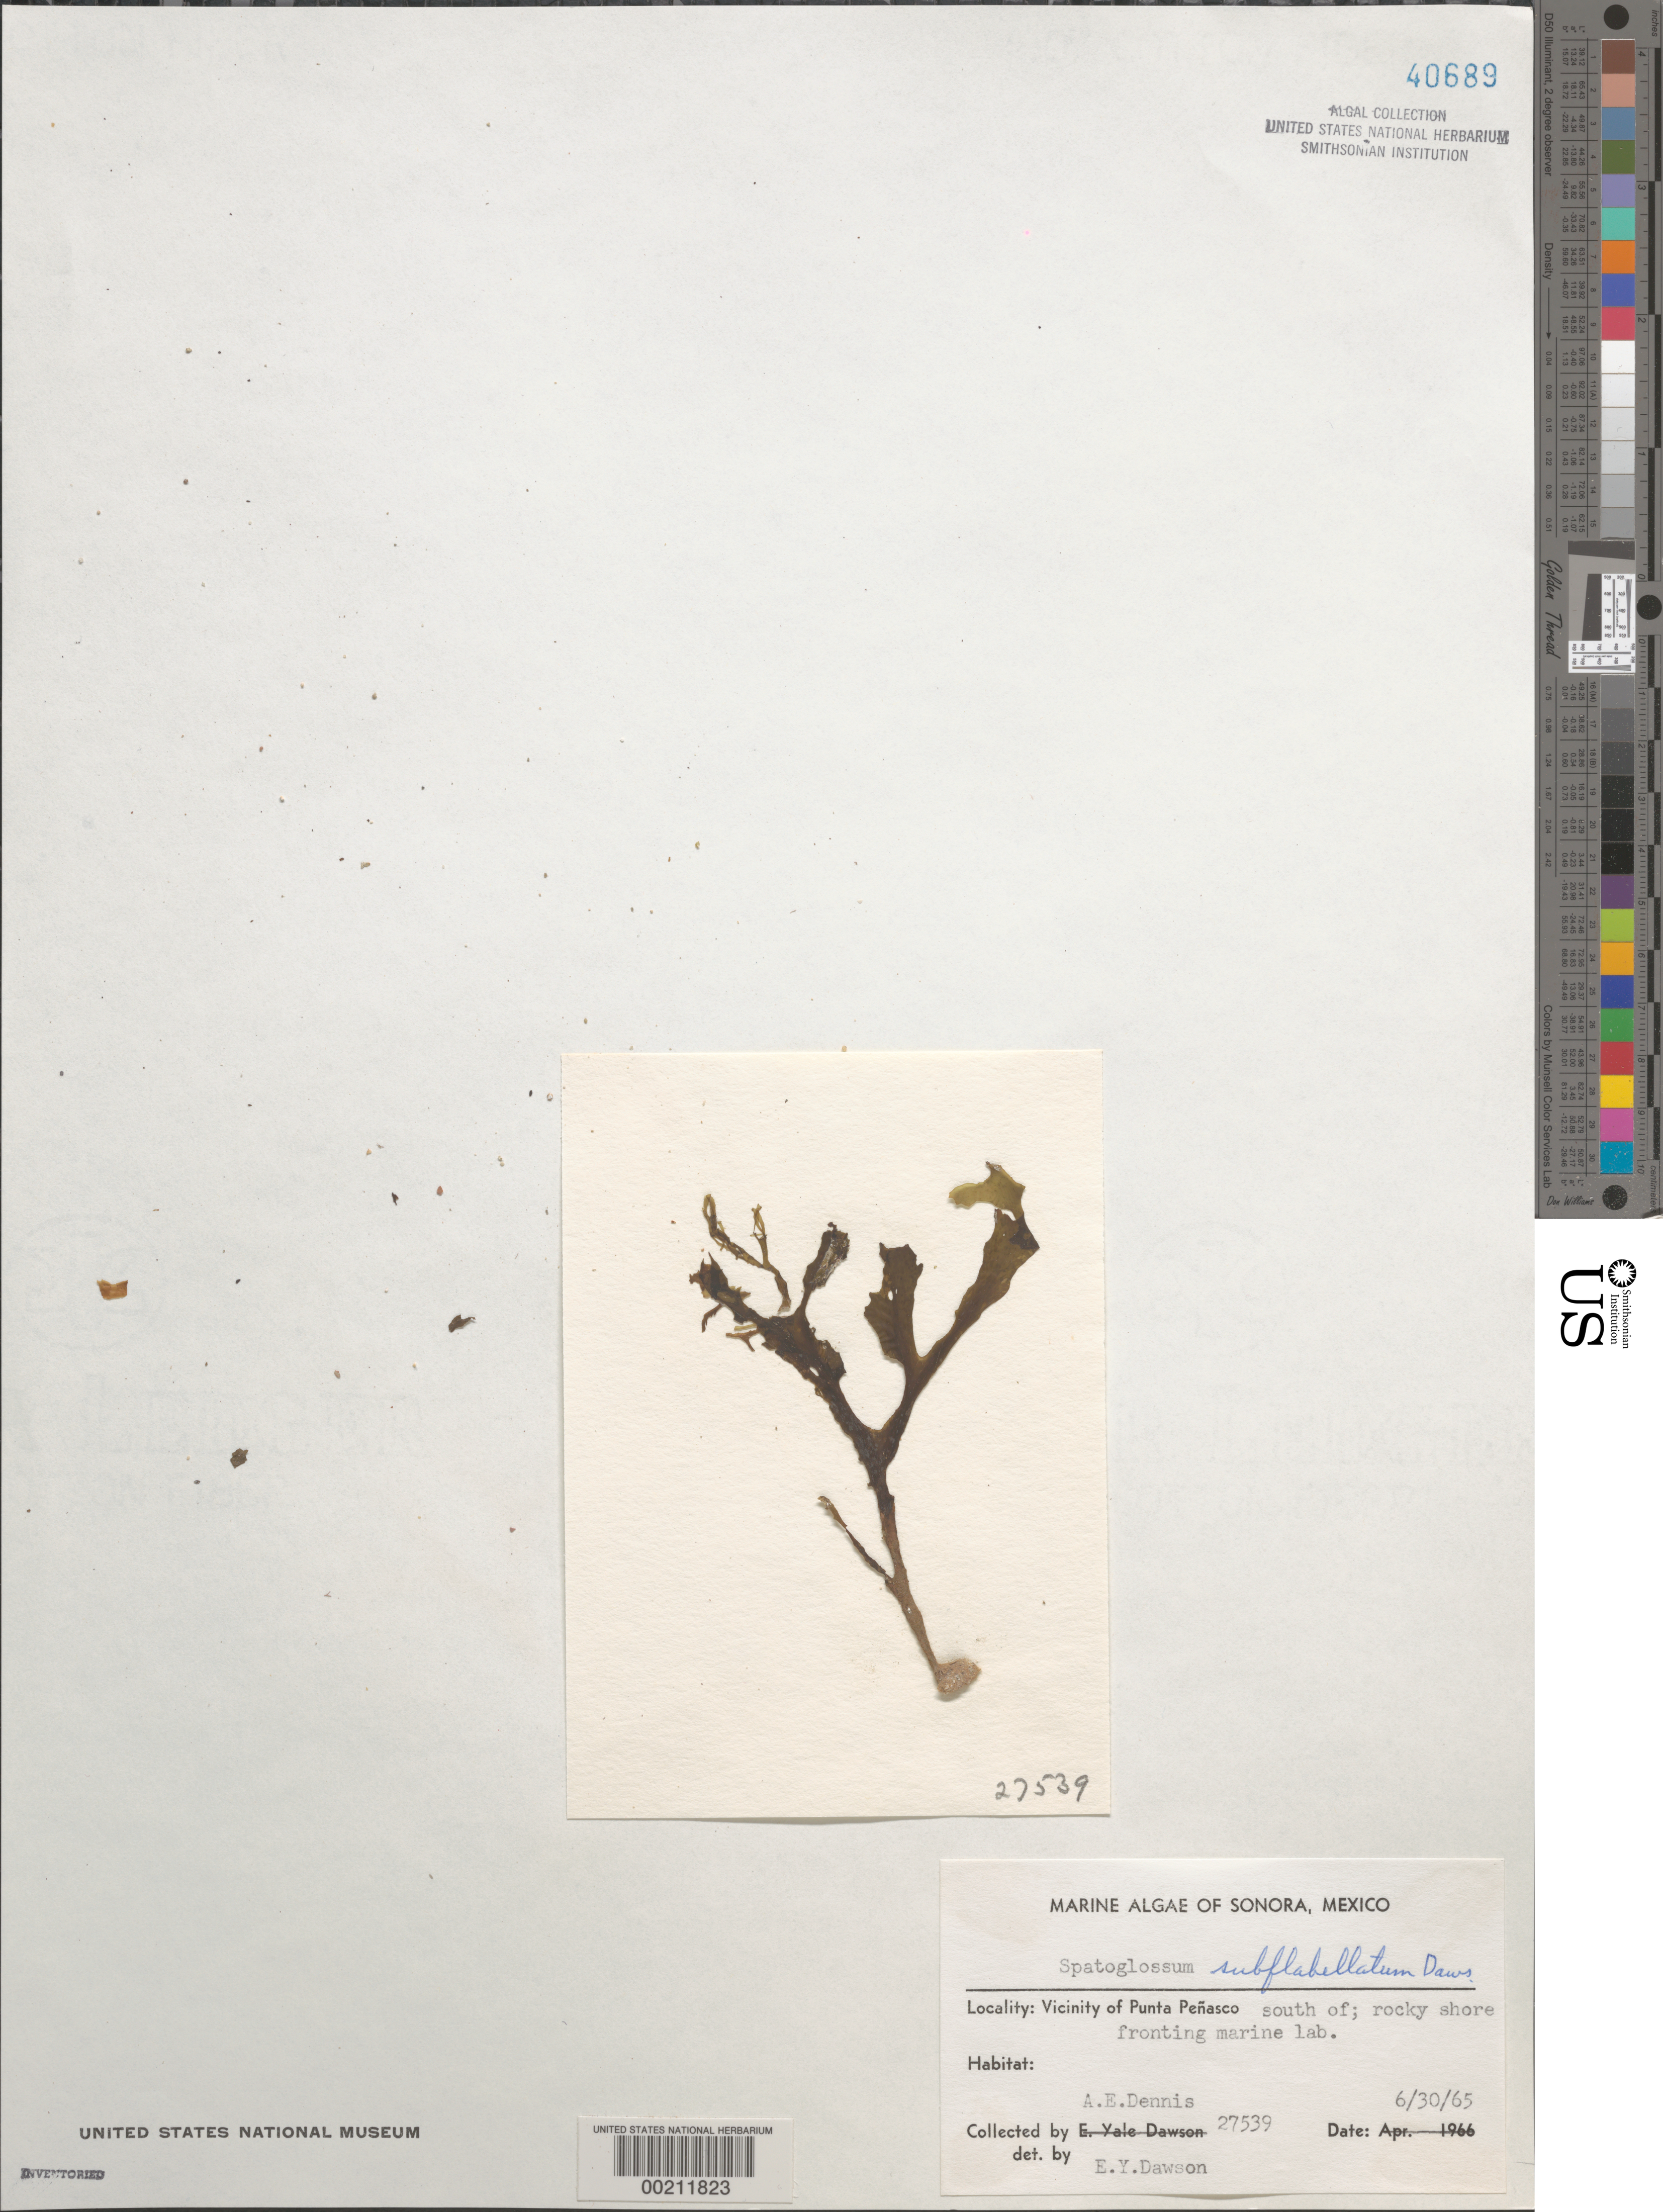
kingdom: Chromista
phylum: Ochrophyta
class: Phaeophyceae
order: Dictyotales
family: Dictyotaceae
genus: Spatoglossum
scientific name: Spatoglossum subflabellatum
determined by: Dawson, E. Y.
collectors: A. Dennis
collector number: EYD 27539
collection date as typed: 30 Jun 1965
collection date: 1965-06-30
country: Mexico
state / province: Sonora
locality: Marine laboratory shore, south of Punta Penasco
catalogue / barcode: US 40689